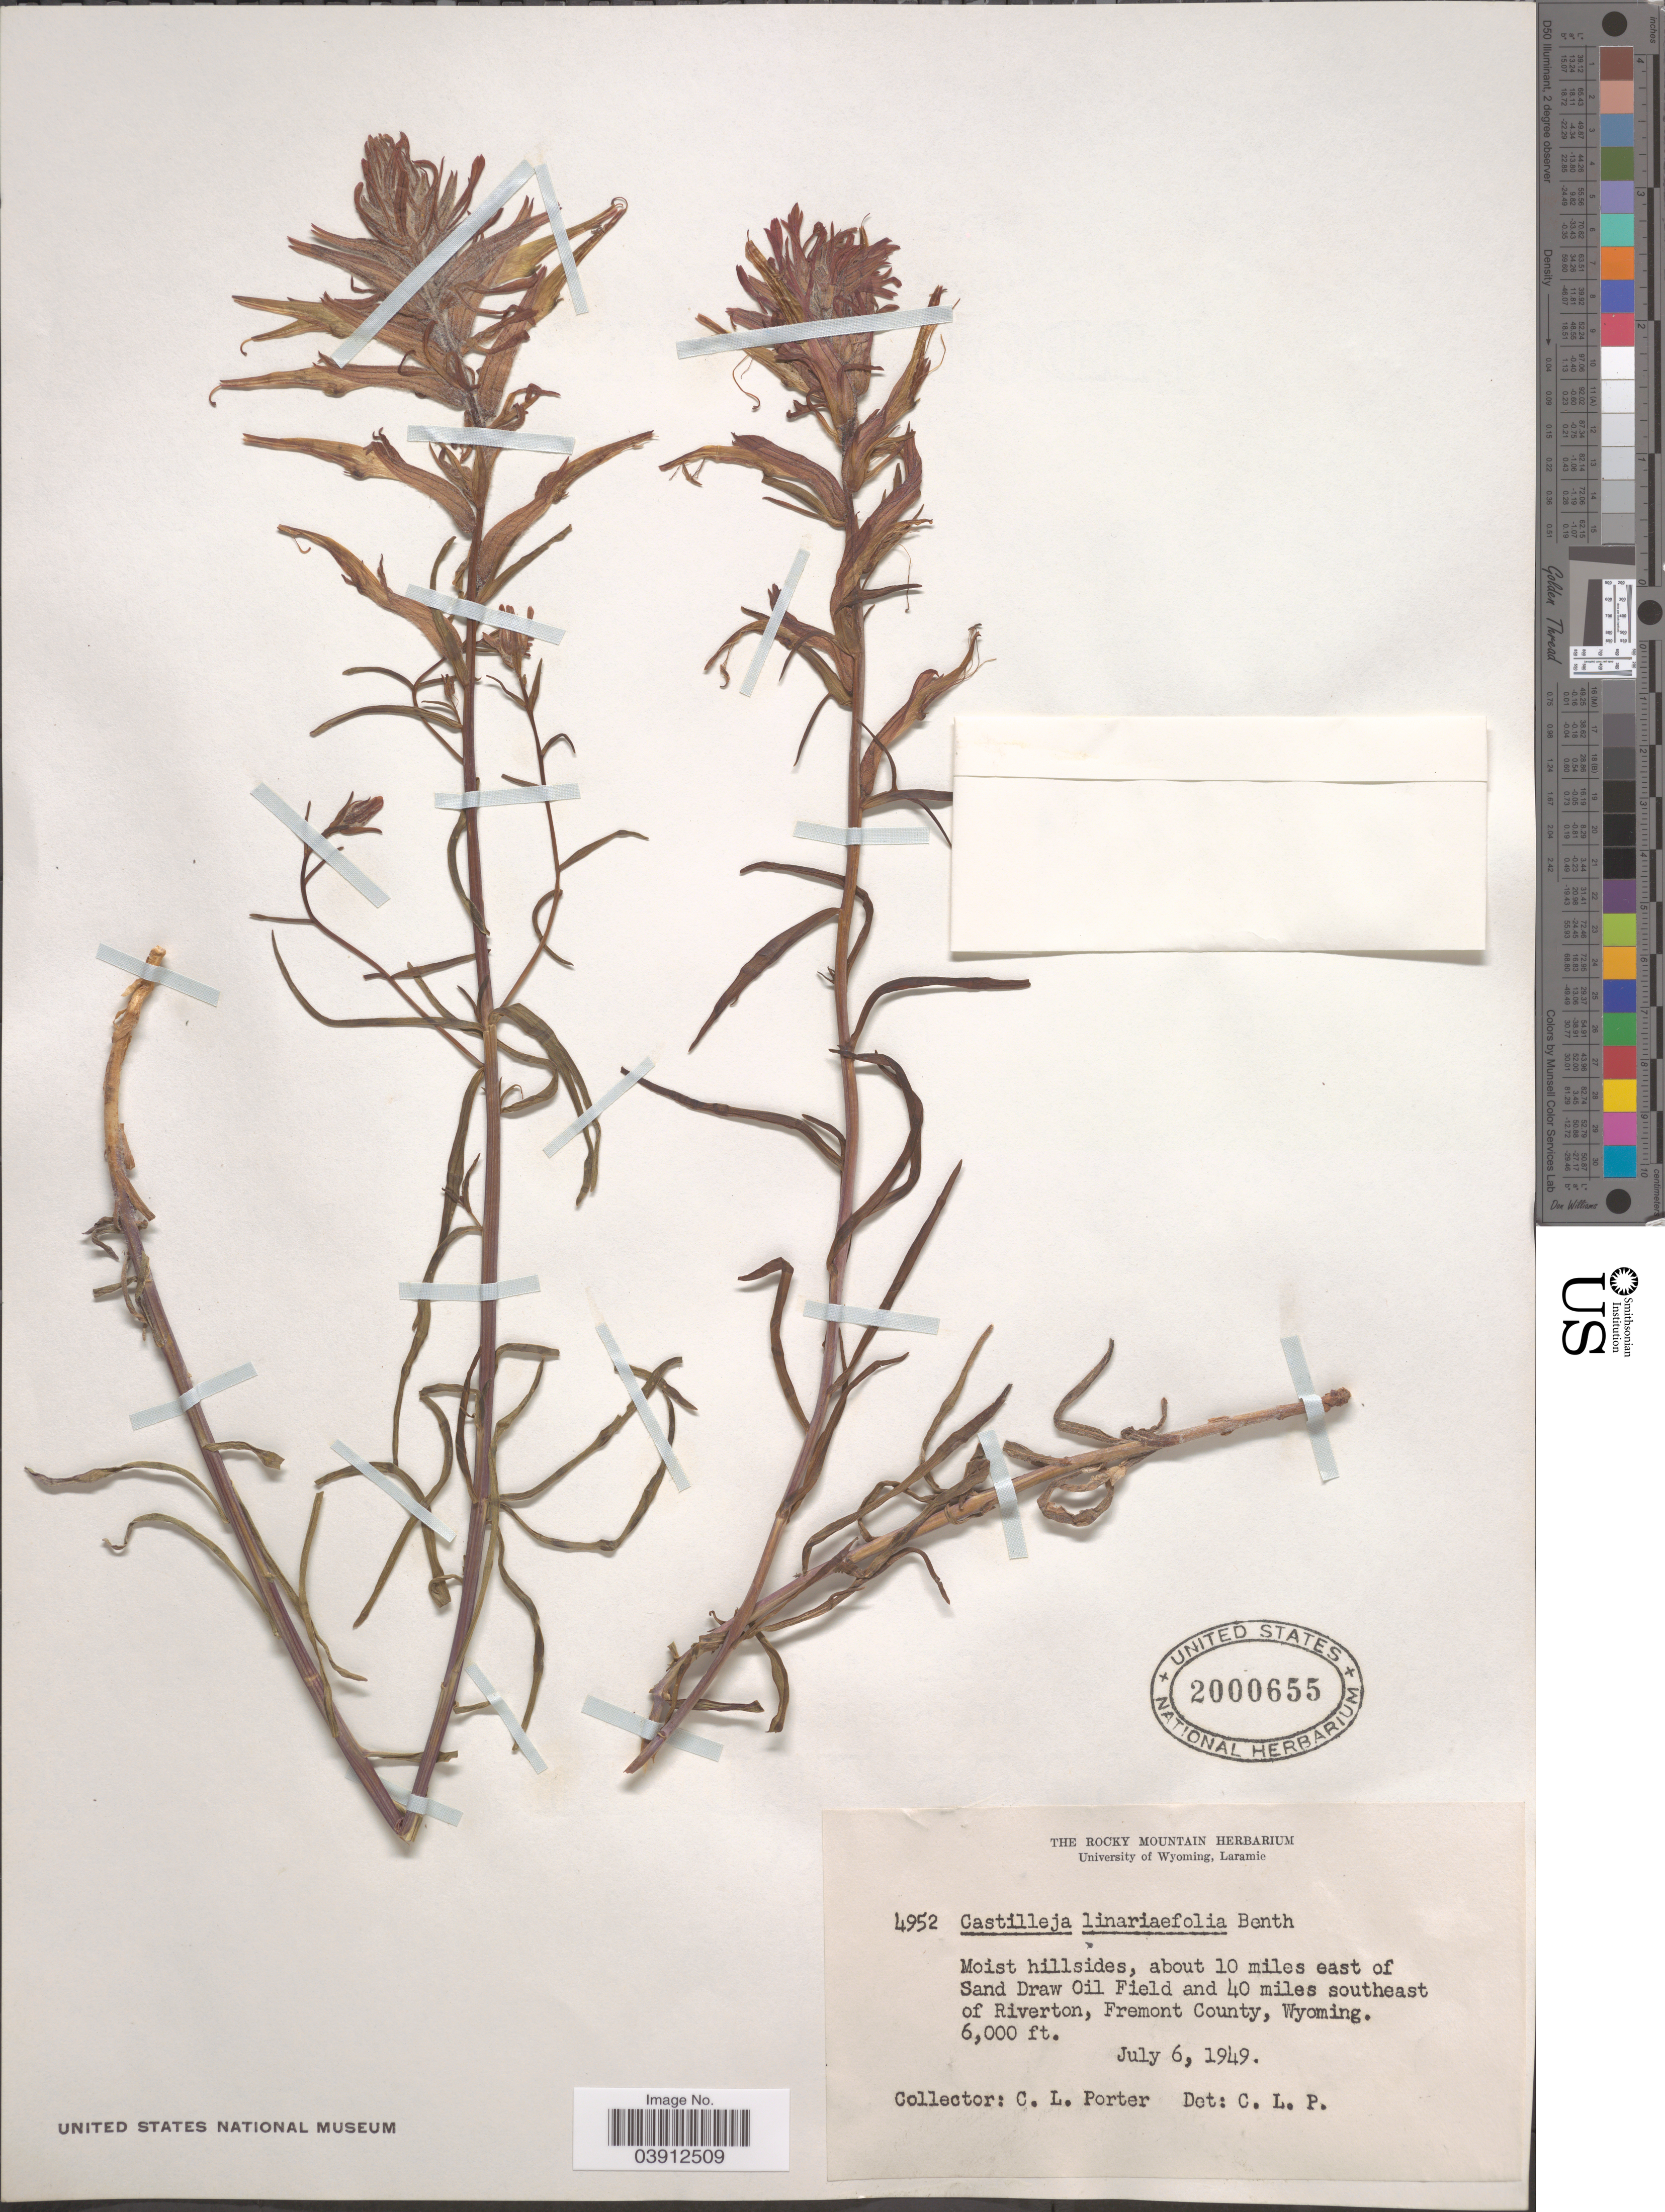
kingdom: Plantae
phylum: Tracheophyta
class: Magnoliopsida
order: Lamiales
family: Orobanchaceae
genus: Castilleja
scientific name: Castilleja linariifolia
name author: Benth.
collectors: C. L. Porter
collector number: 4952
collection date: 1949-07-06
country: United States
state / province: Wyoming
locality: Moist hillsides, about 10 miles east of Sand Draw Oil Field and 40 miles southeast of Riverton, Fremont County.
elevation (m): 1829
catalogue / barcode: US 2000655